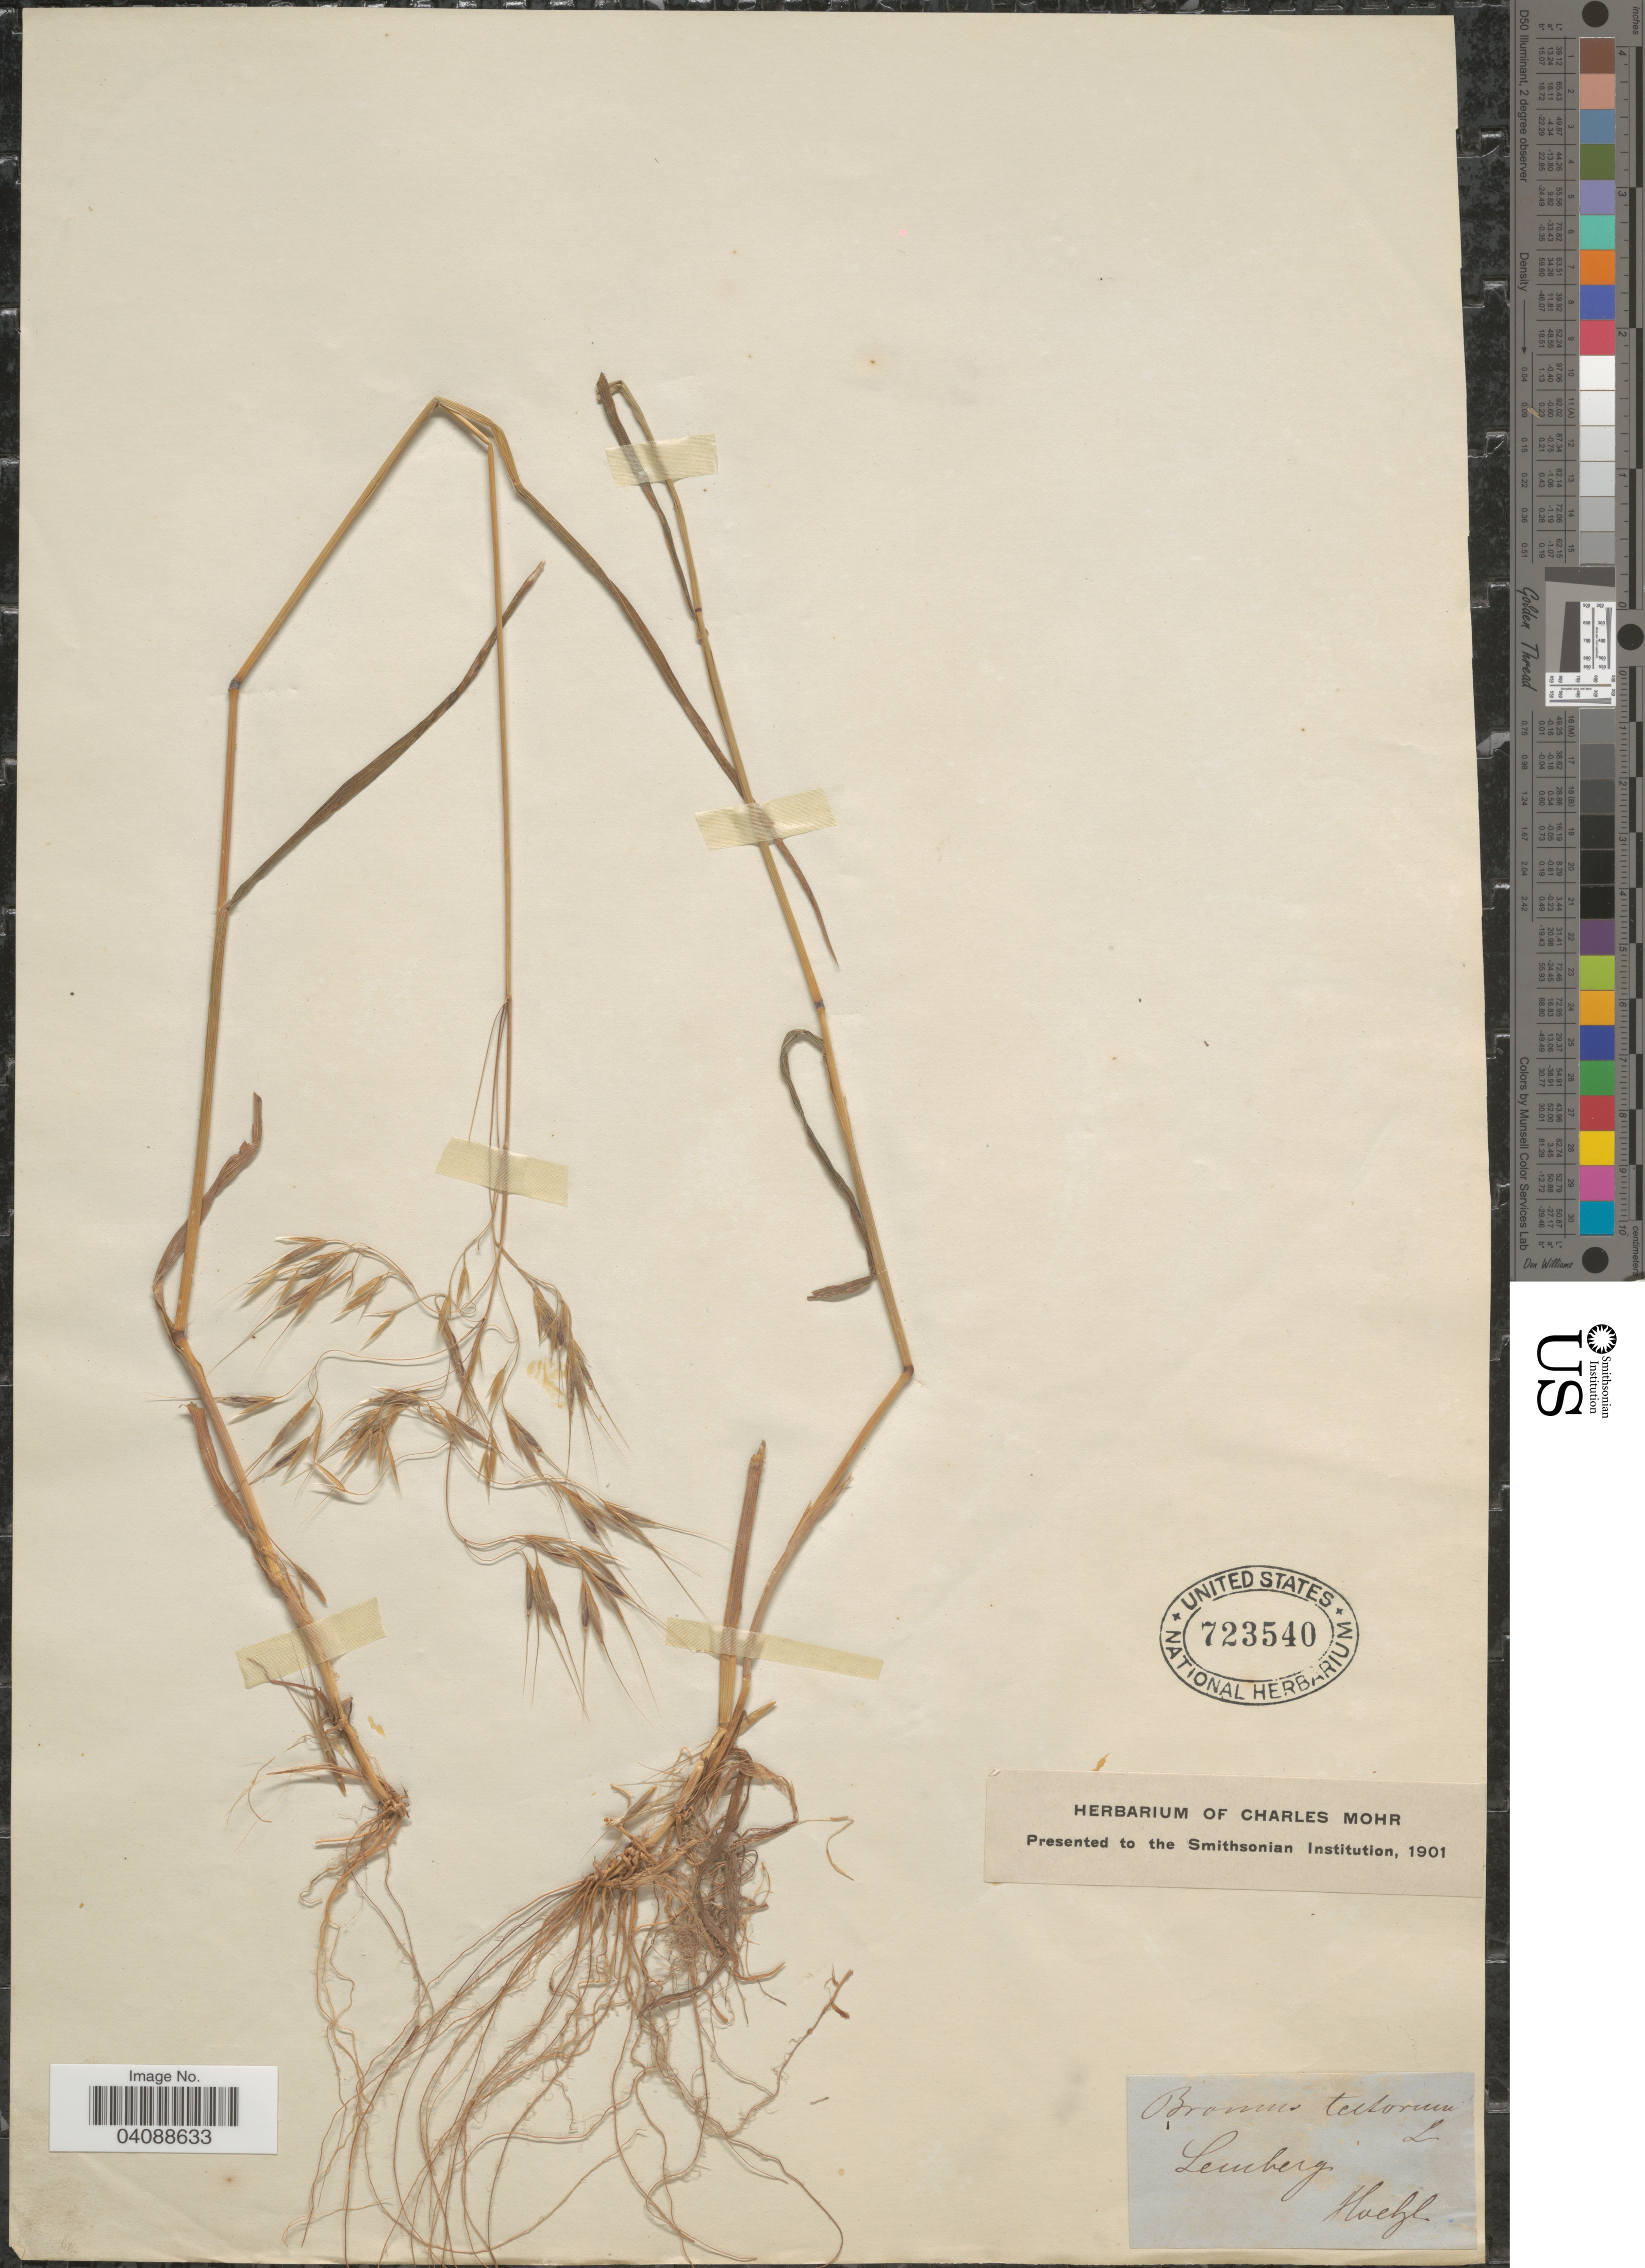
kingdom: Plantae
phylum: Tracheophyta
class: Liliopsida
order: Poales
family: Poaceae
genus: Bromus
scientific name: Bromus tectorum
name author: L.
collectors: Hoezl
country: Ukraine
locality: Lemberg.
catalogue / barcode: US 723540